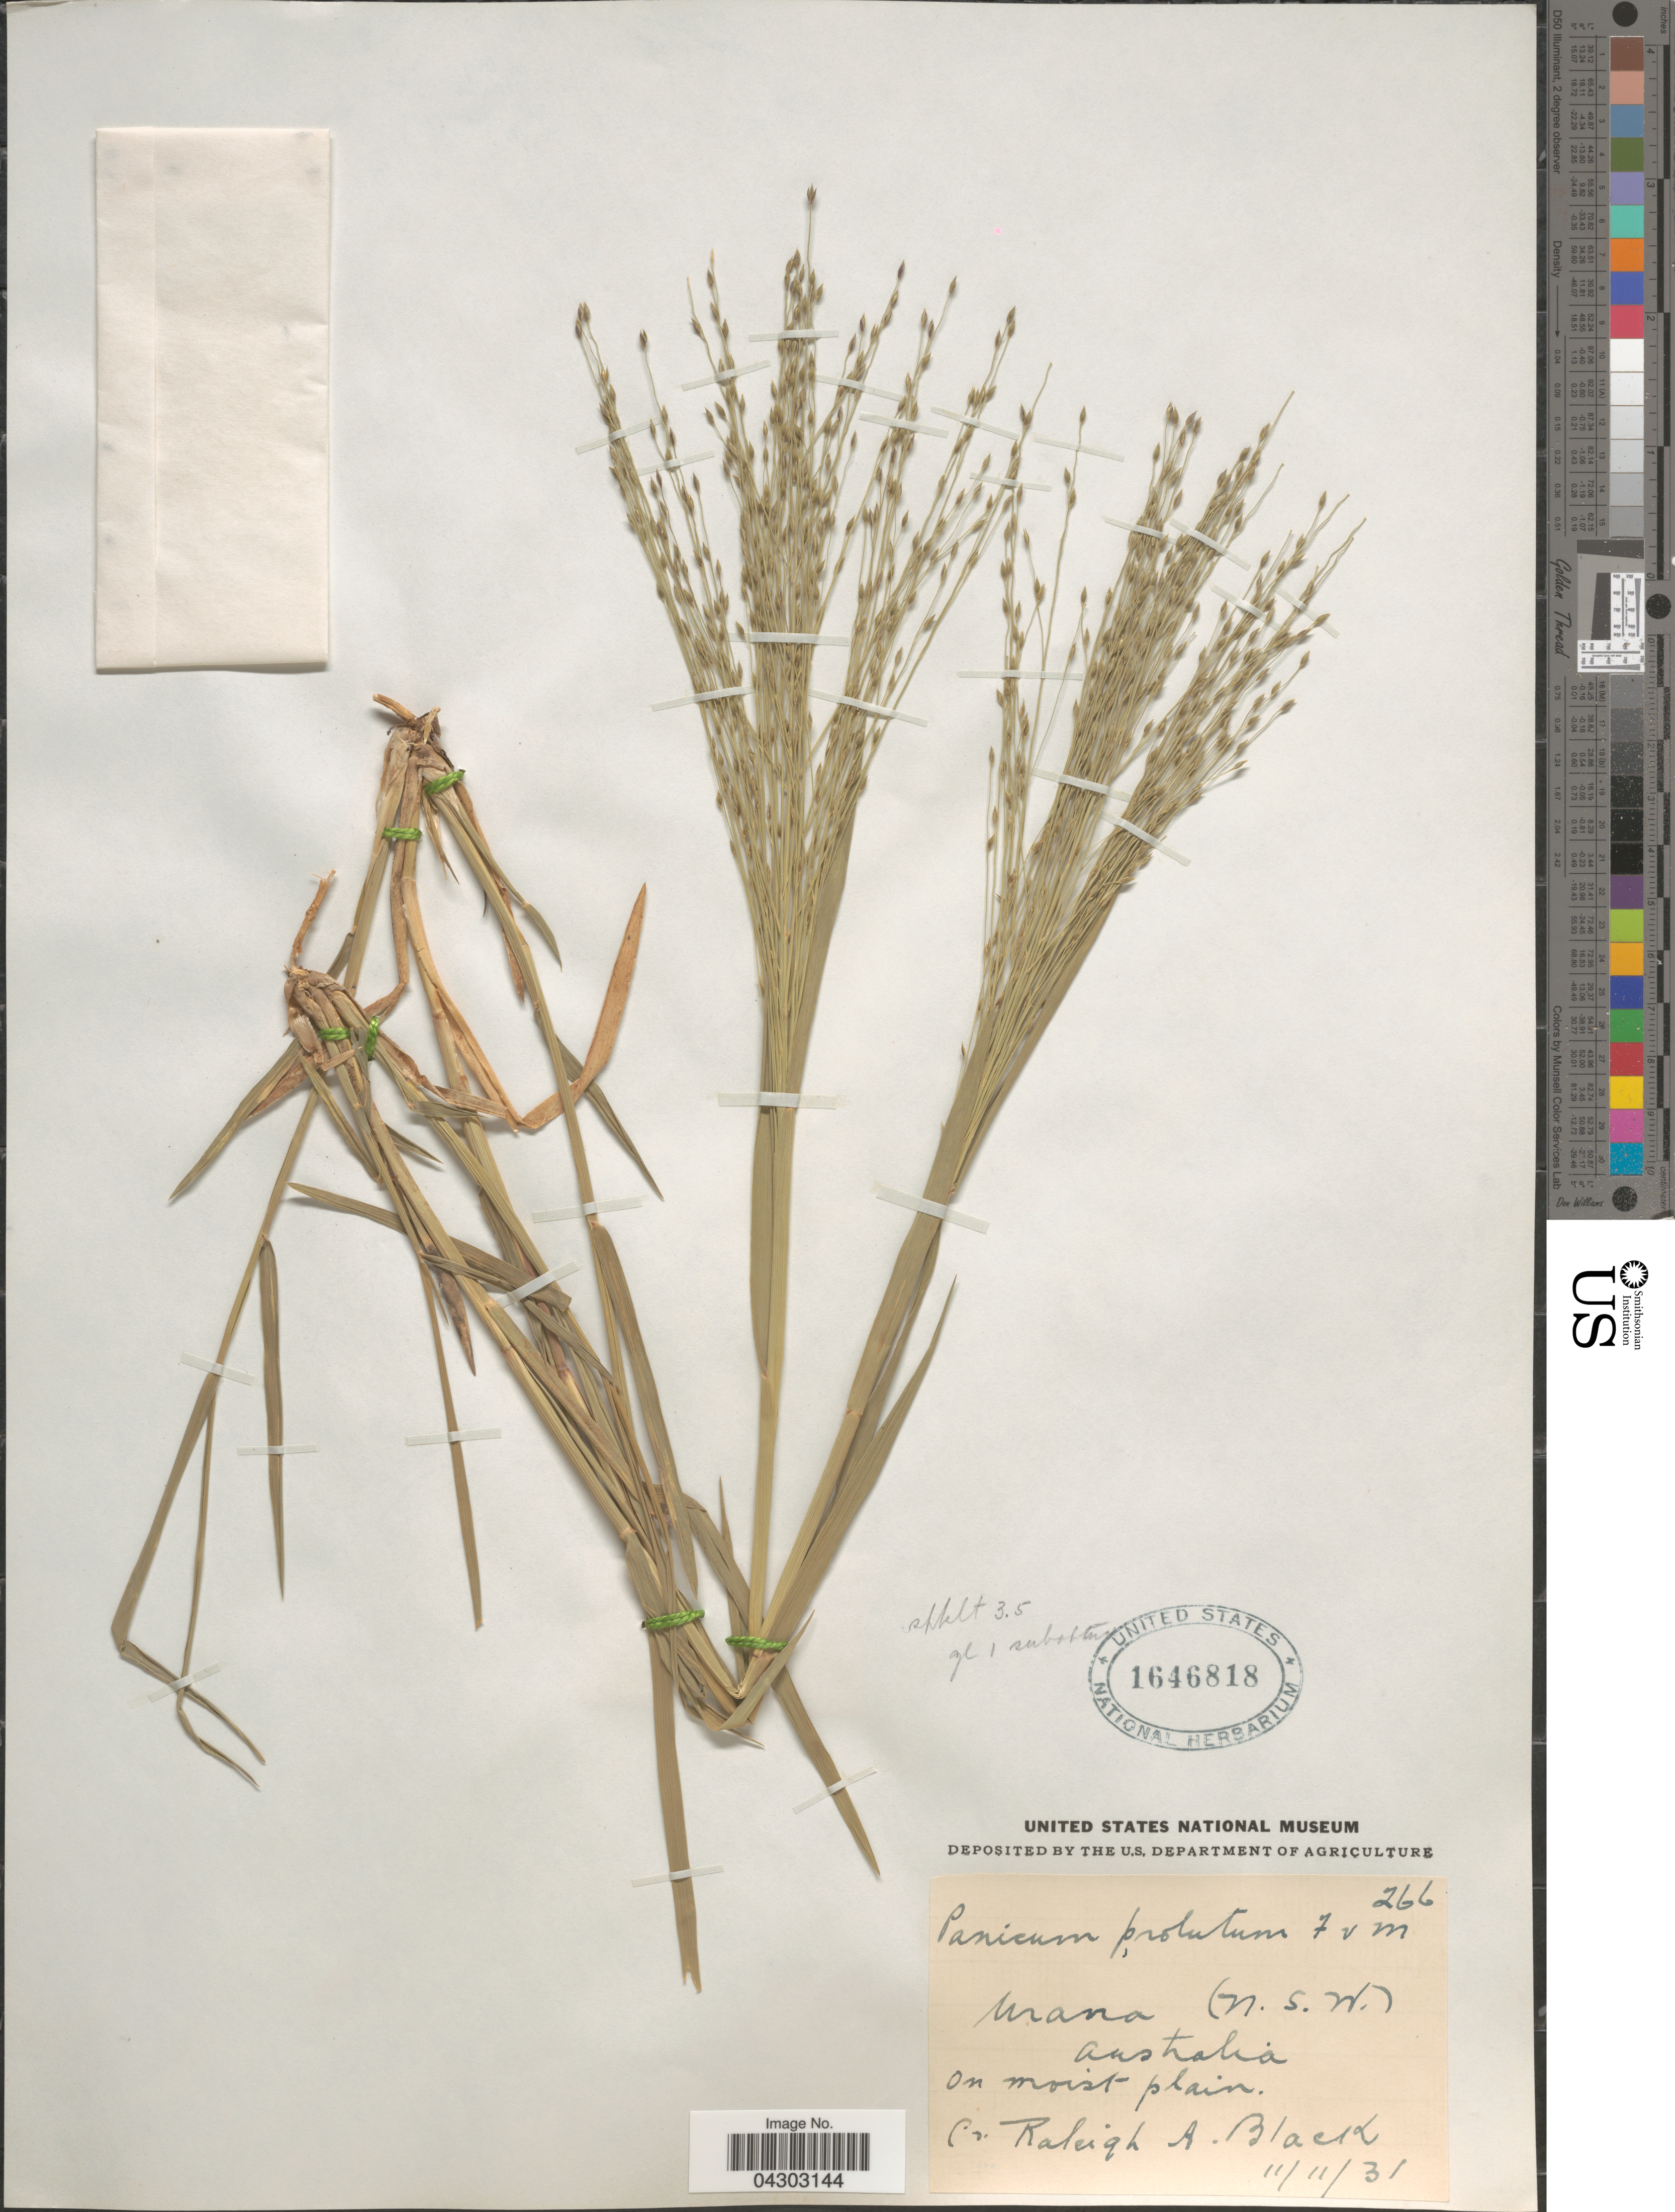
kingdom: Plantae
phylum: Tracheophyta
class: Liliopsida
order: Poales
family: Poaceae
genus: Panicum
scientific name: Panicum prolutum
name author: F. Muell.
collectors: R. A. Black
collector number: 266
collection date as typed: Transcribed d/m/y: 11/11/31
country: Australia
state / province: New South Wales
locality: Urana. On moist plain.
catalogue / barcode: US 1646818